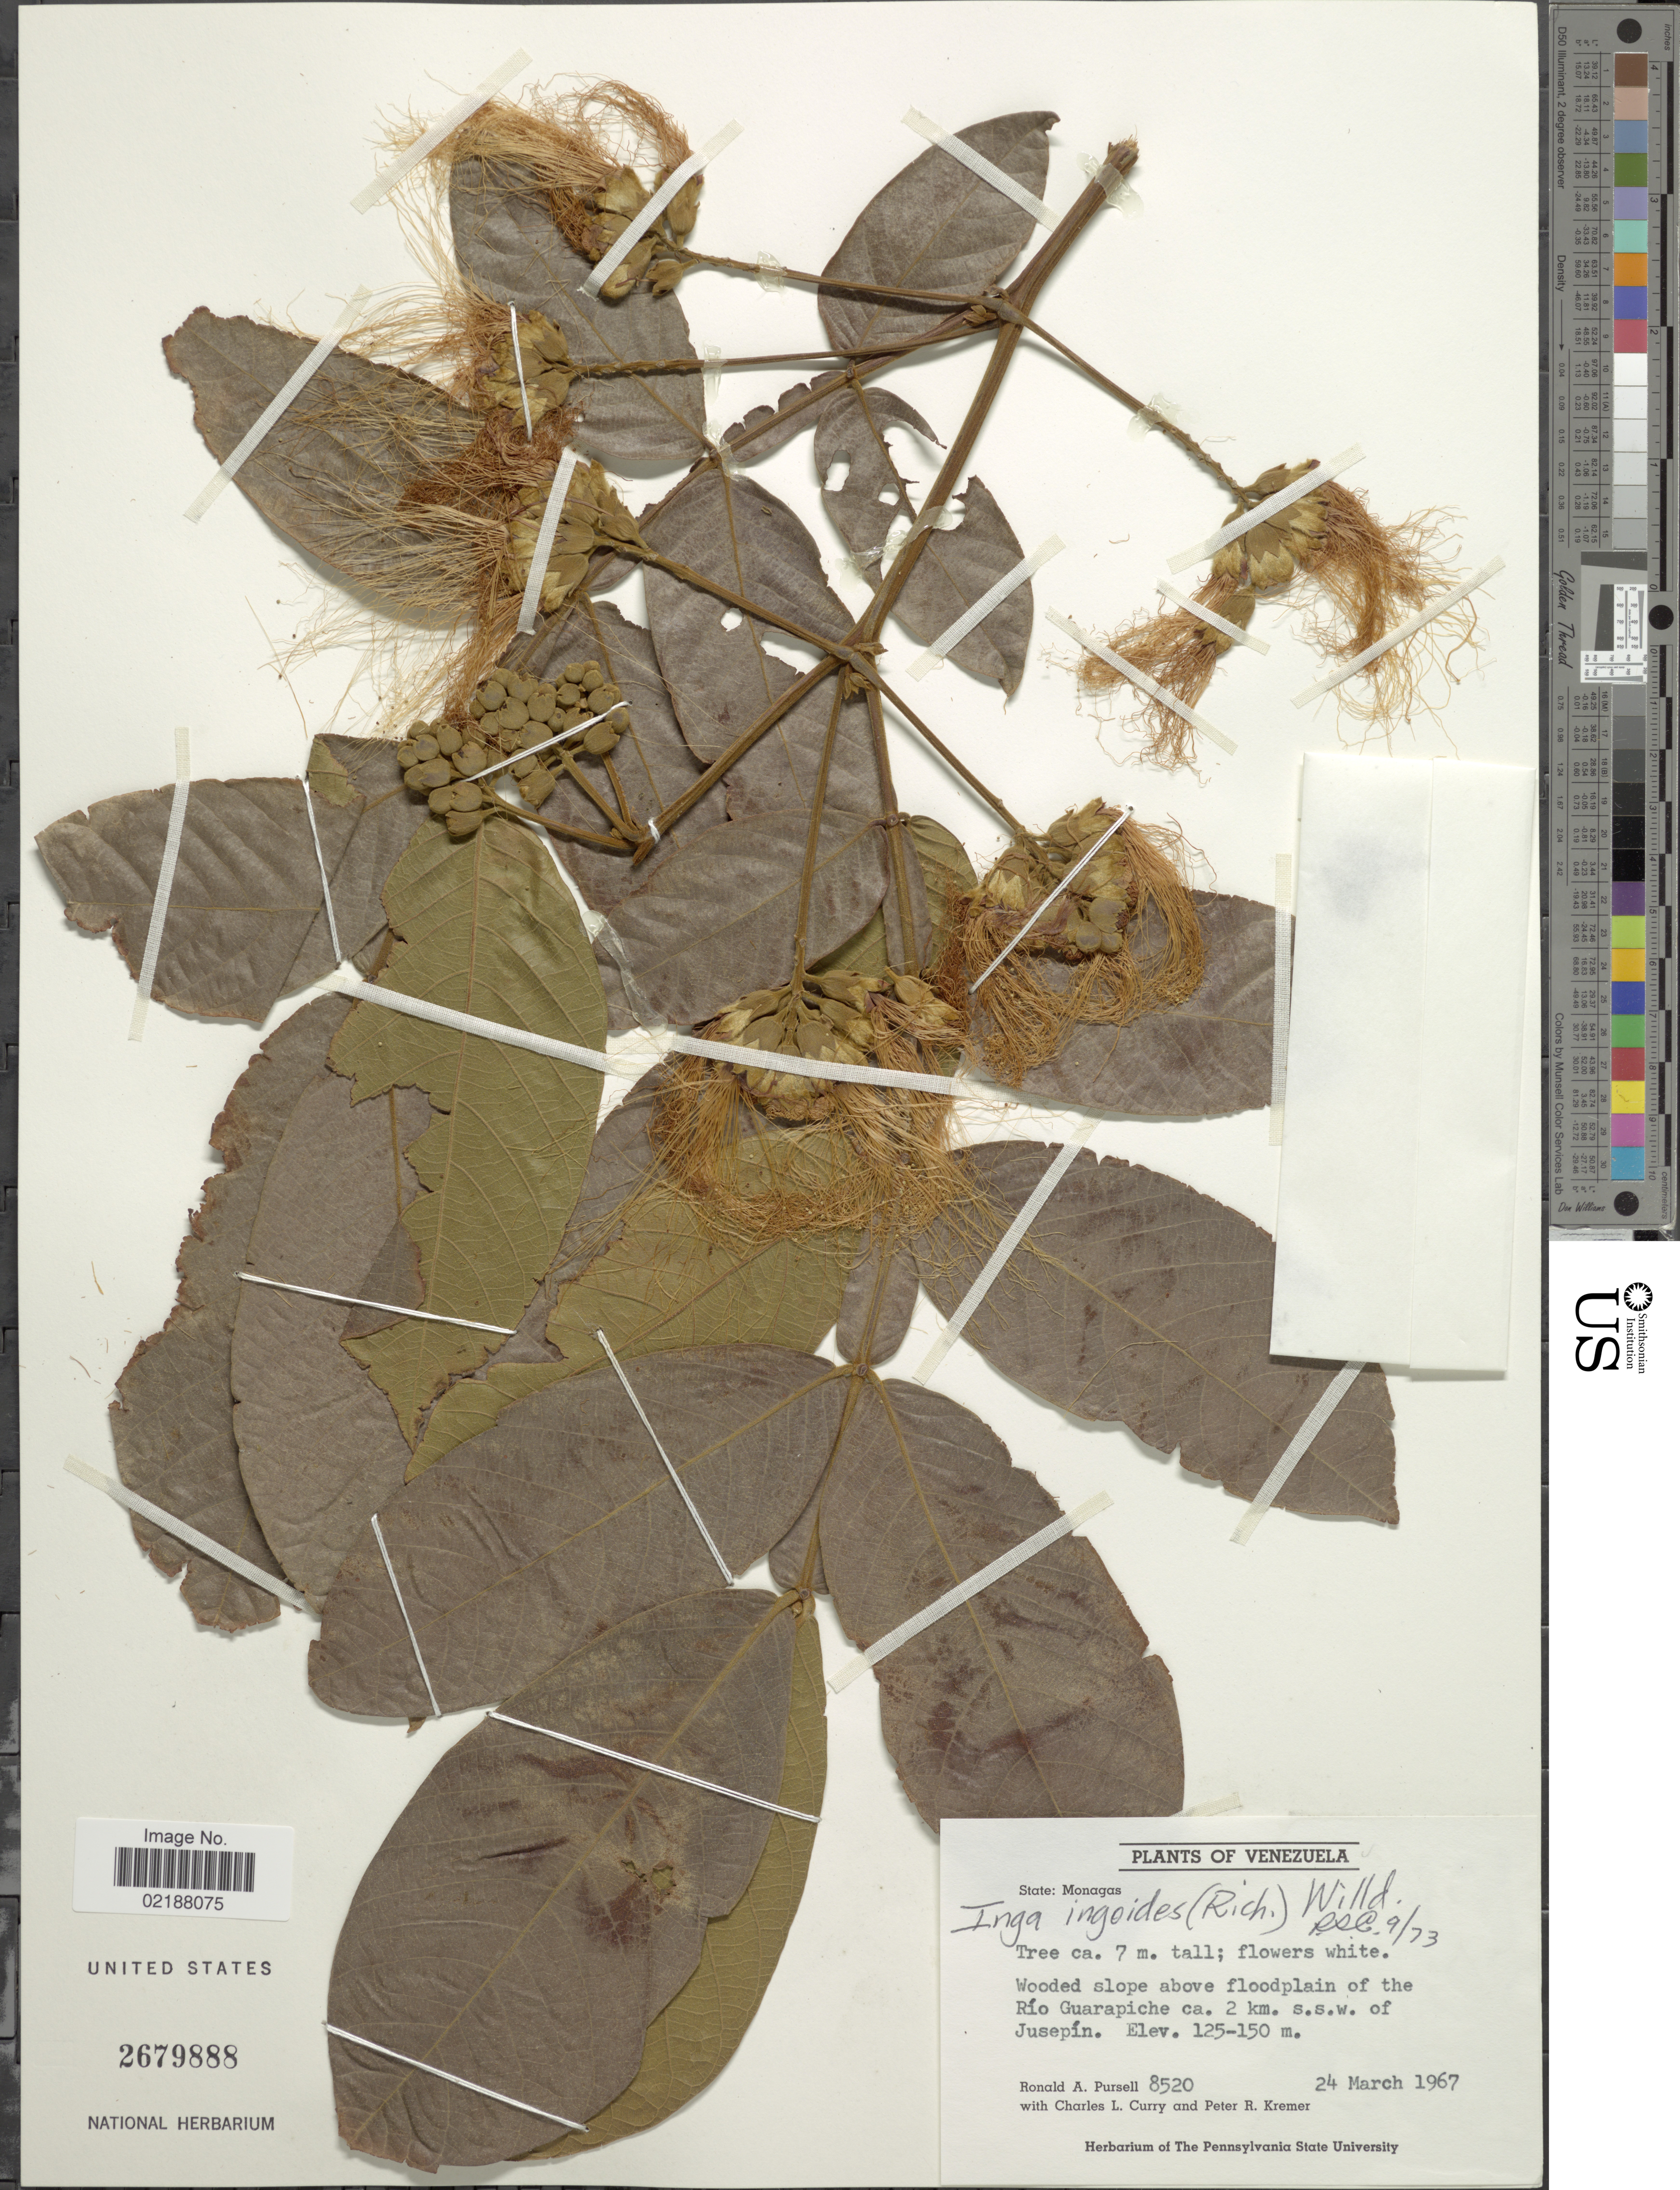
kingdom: Plantae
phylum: Tracheophyta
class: Magnoliopsida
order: Fabales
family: Fabaceae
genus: Inga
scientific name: Inga ingoides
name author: (Rich.) Willd.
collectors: R. A. Pursell, C. L. Curry & P. Kremer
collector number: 8520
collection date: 1967-03-24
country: Venezuela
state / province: Monagas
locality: State: Monagas. Wooded slope above floodplain of the Río Guarapiche ca. 2 km. s.s.w. of Jusepín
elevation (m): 125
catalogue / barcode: US 2679888